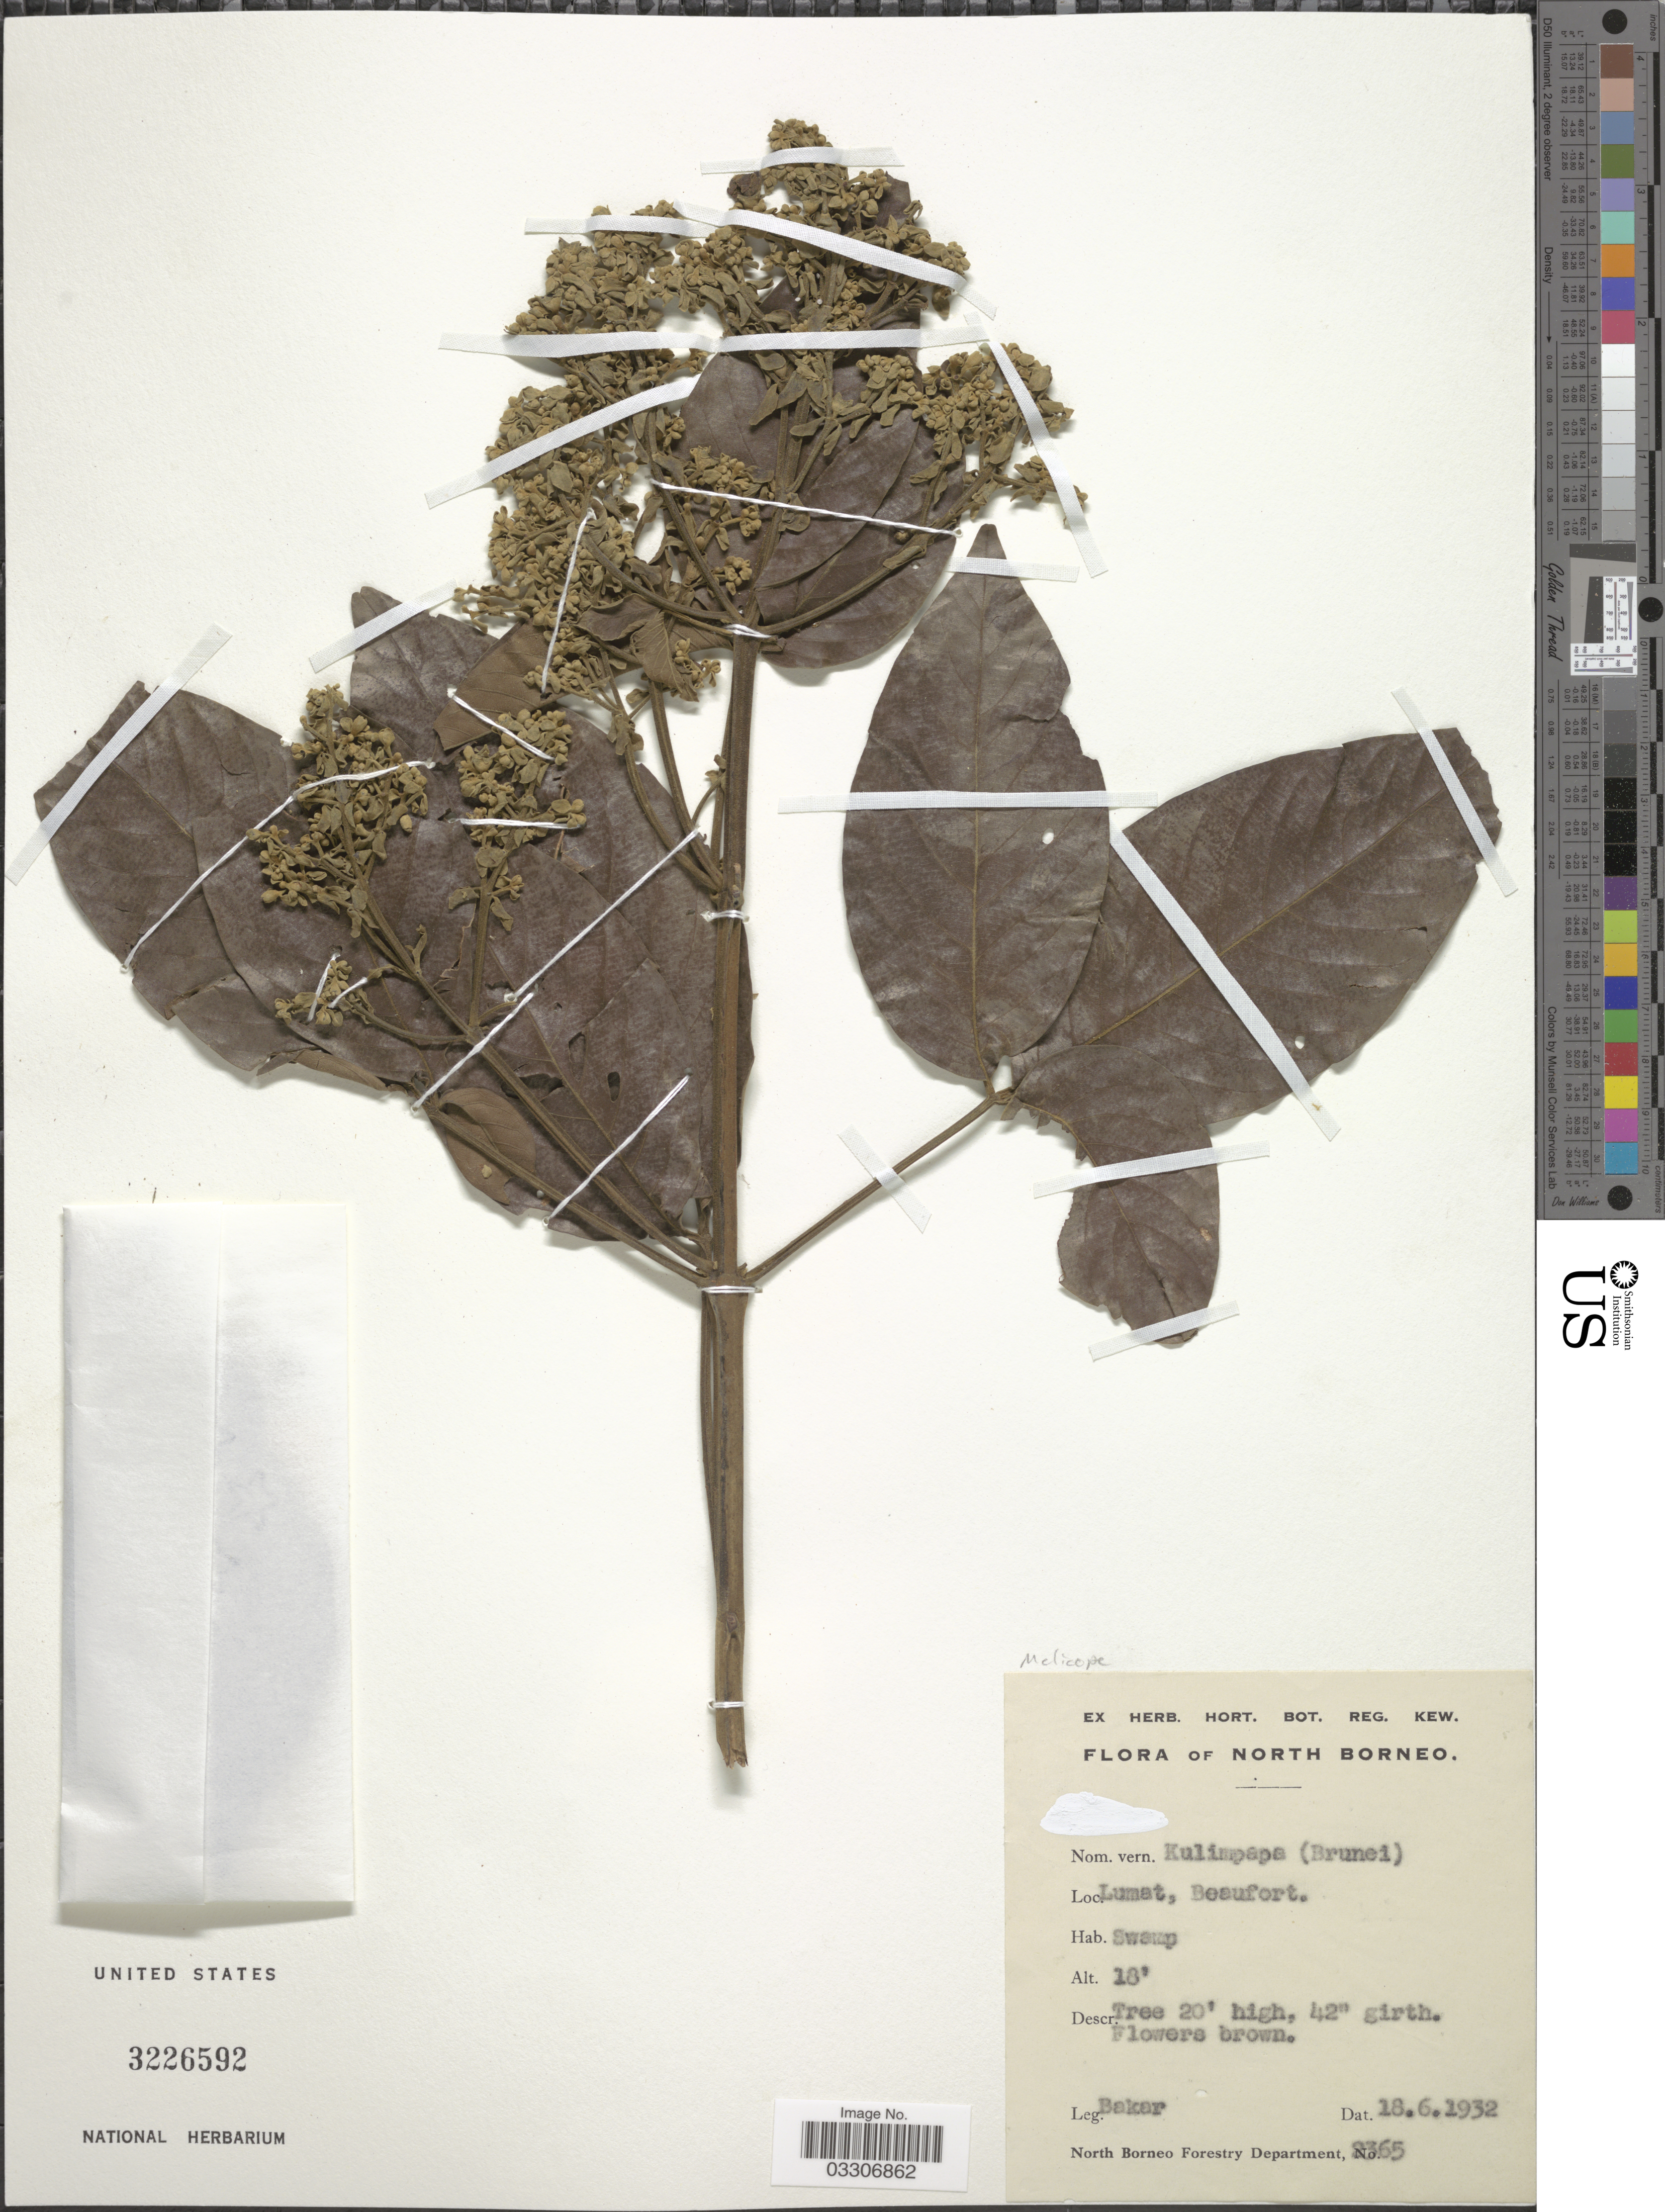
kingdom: Plantae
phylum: Tracheophyta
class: Magnoliopsida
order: Sapindales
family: Rutaceae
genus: Melicope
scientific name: Melicope sp.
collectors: -- Baker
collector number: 2365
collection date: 1932-06-18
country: Malaysia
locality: North Borneo. Lumat, Beaufort.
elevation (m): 5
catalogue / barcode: US 3226592